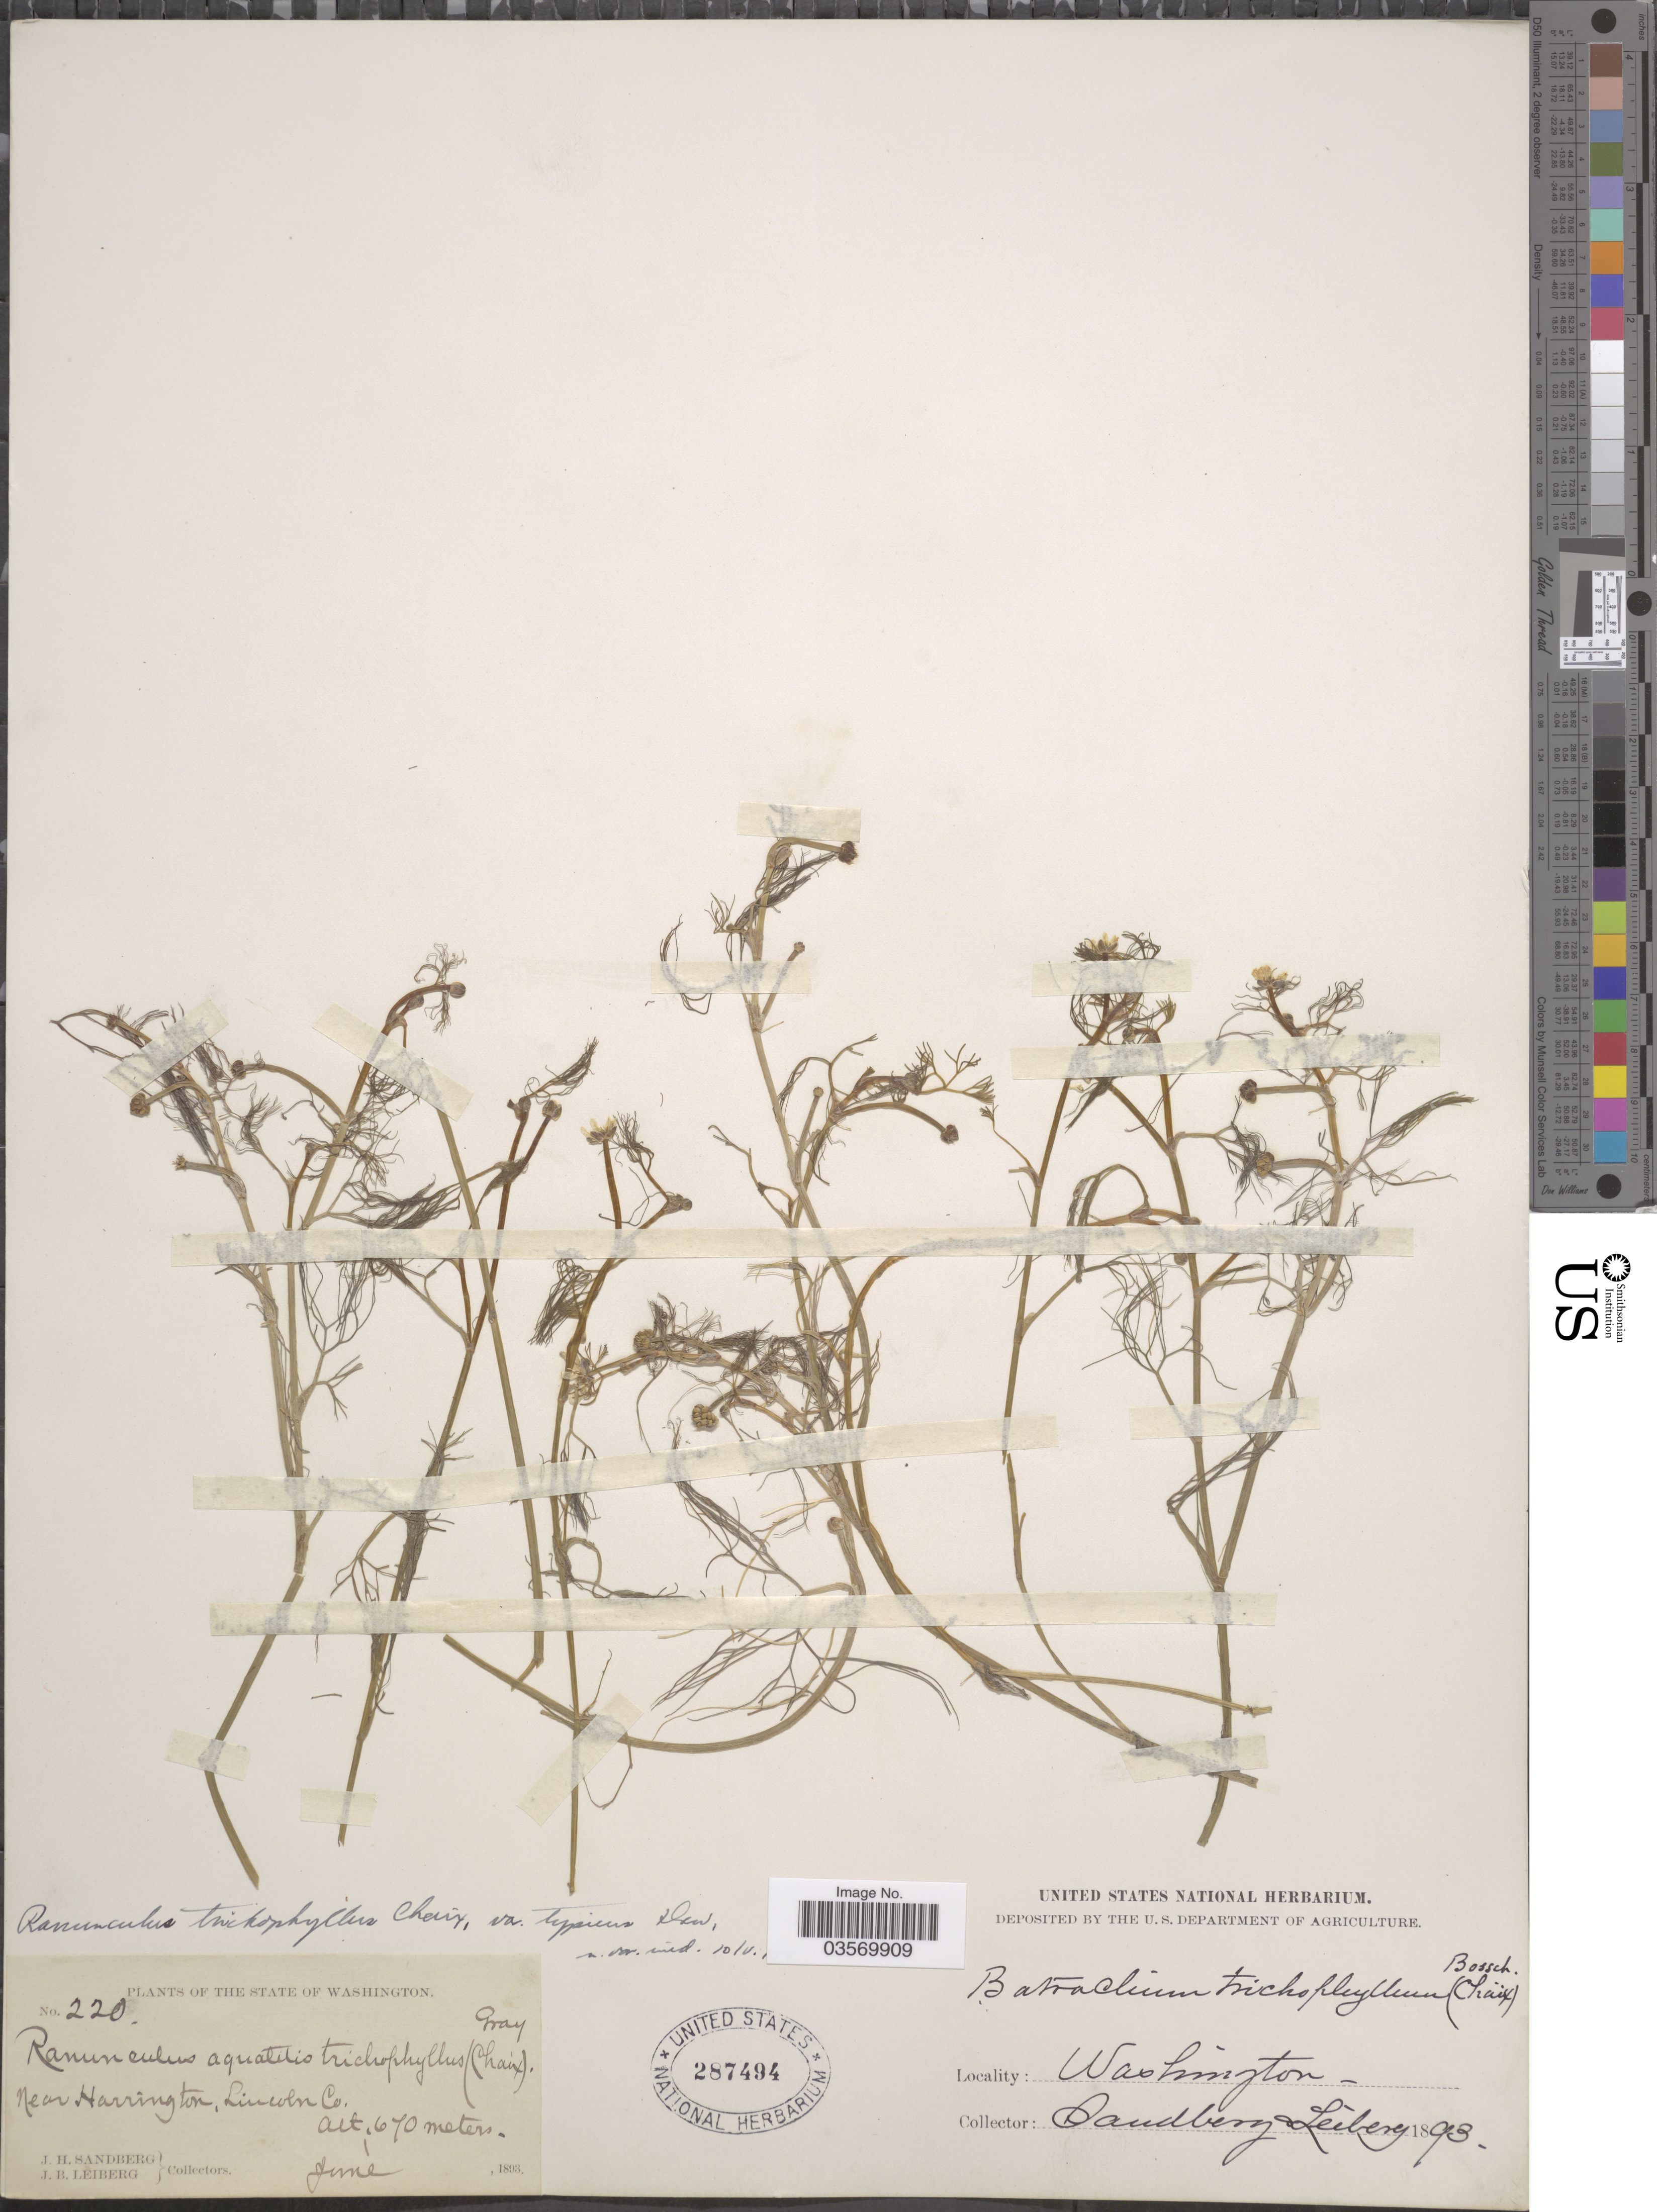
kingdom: Plantae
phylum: Tracheophyta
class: Magnoliopsida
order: Ranunculales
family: Ranunculaceae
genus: Ranunculus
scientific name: Ranunculus trichophyllus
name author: Chaix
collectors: J. H. Sandberg & J. B. Leiberg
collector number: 220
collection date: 1893-06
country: United States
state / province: Washington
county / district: Lincoln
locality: Near Harrington, Lincoln Co.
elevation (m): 670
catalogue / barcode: US 287494